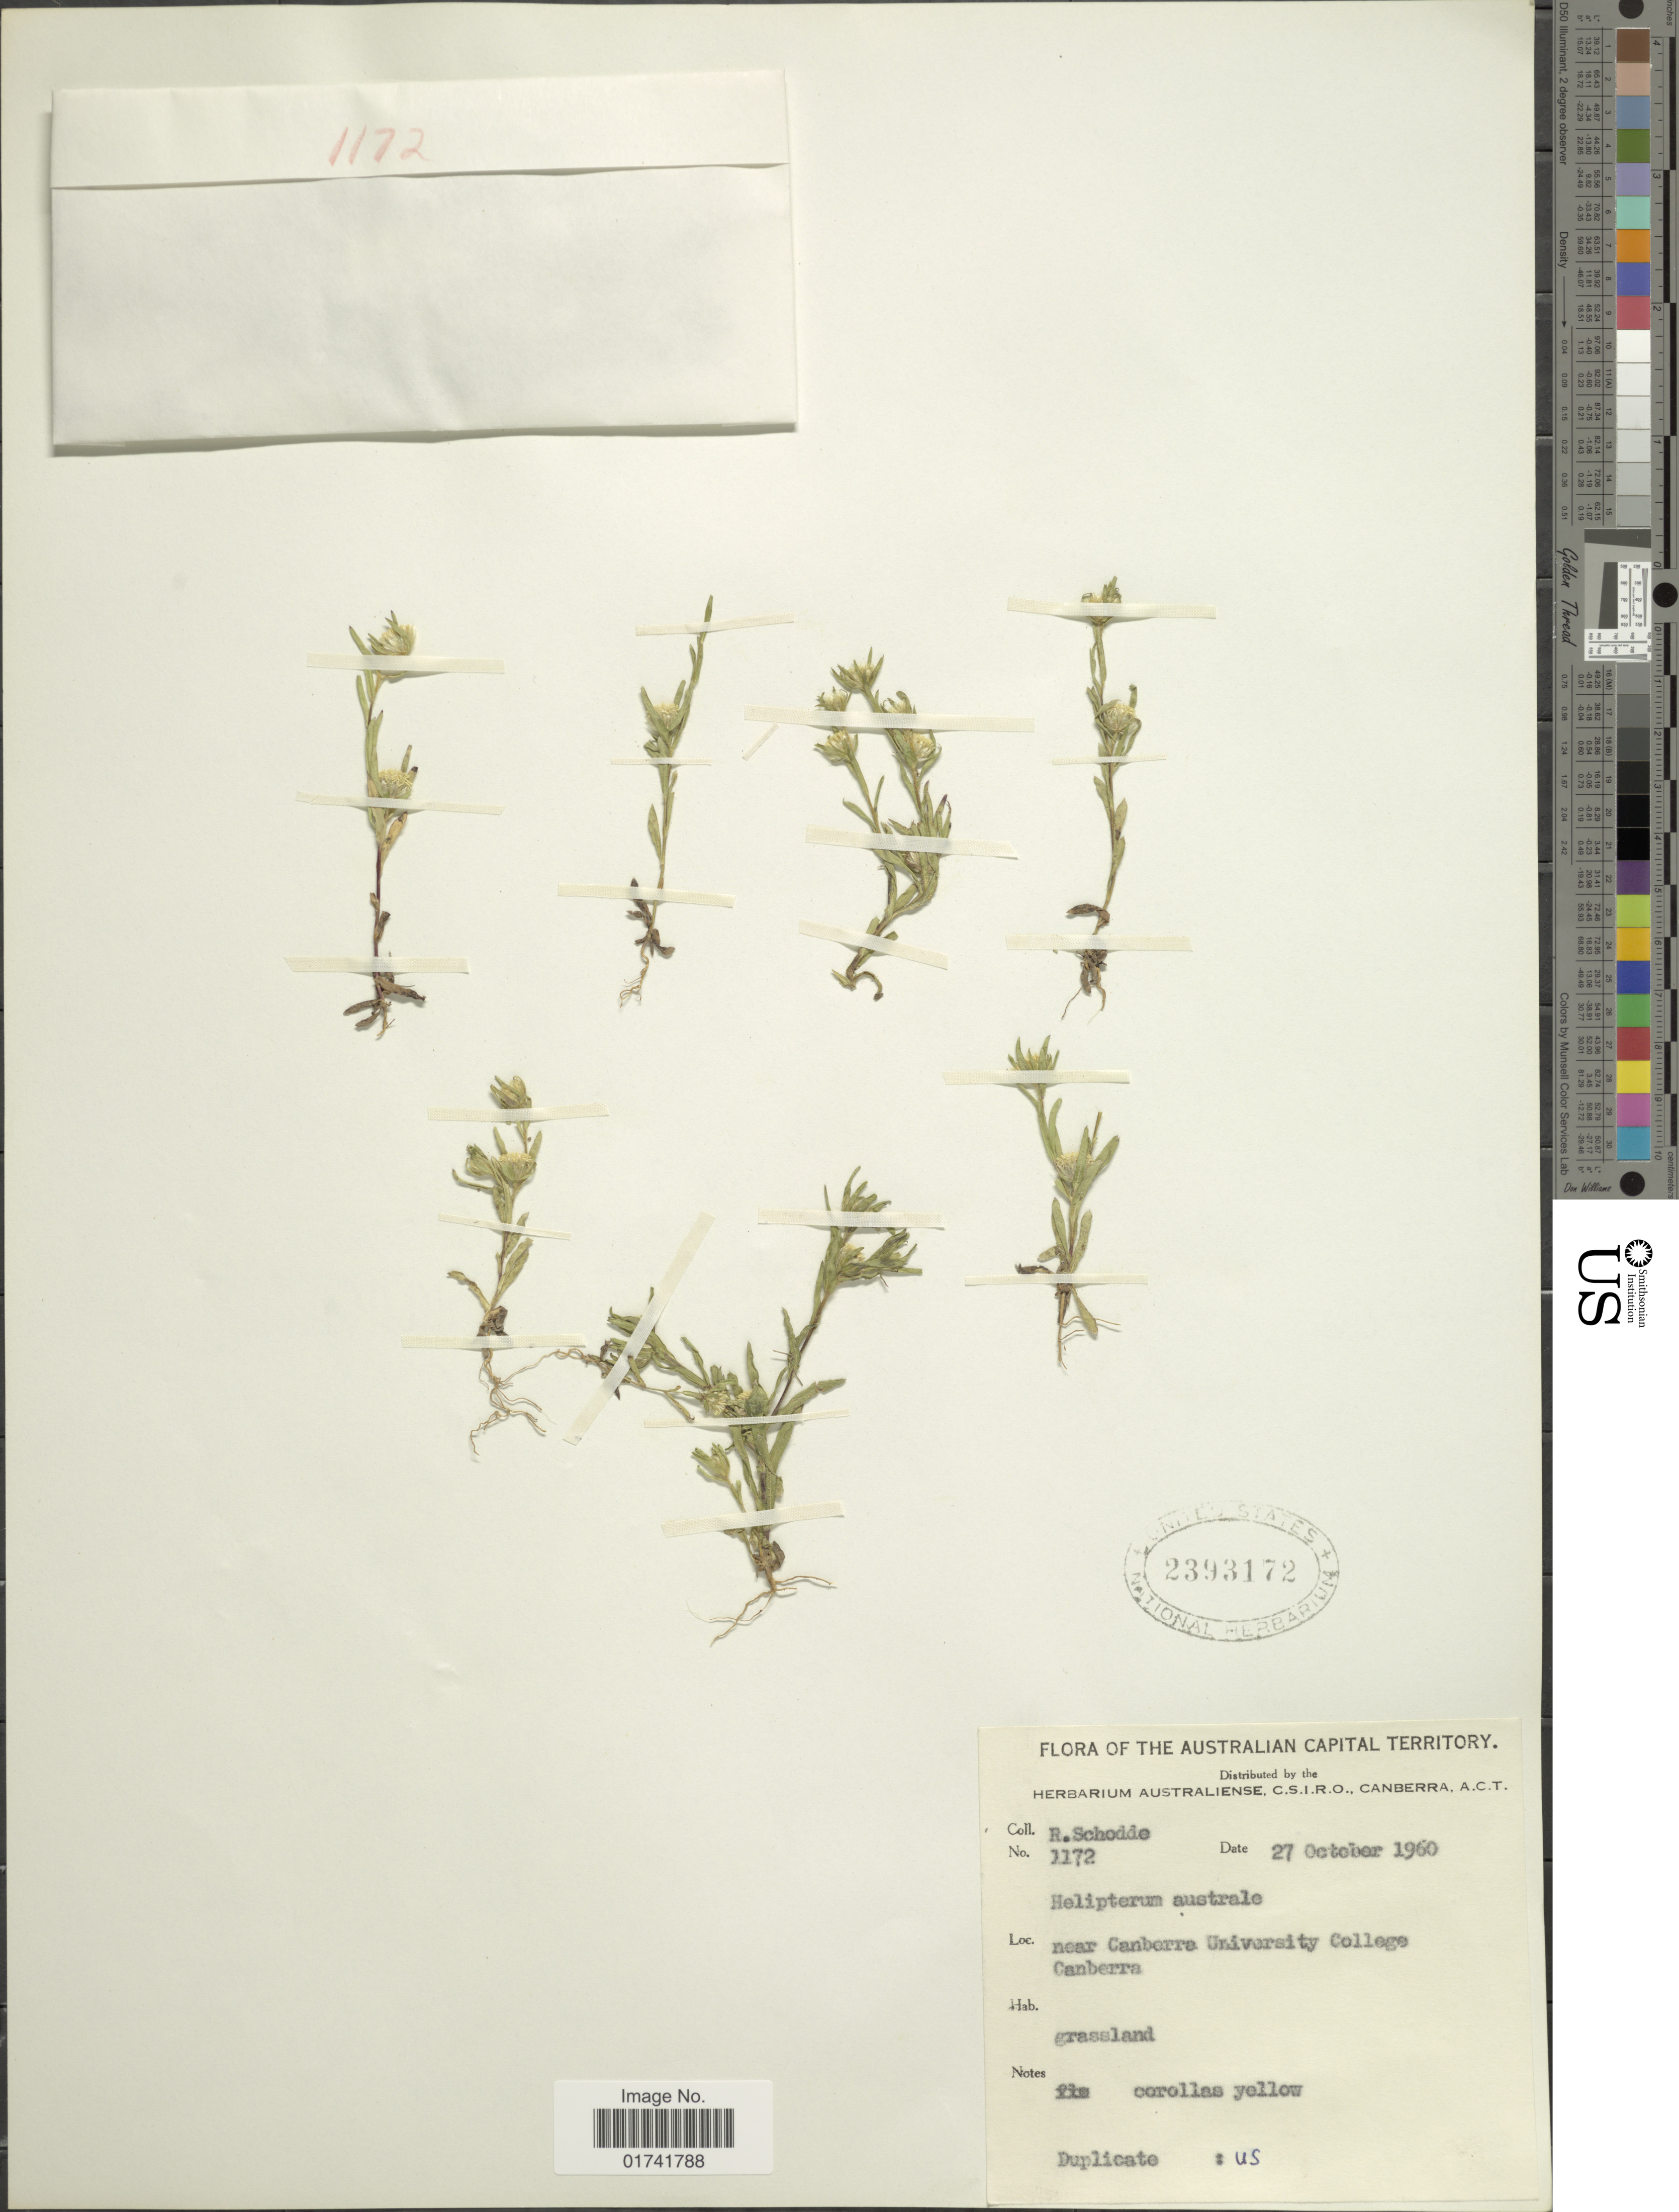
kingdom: Plantae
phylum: Tracheophyta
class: Magnoliopsida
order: Asterales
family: Asteraceae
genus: Triptilodiscus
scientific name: Triptilodiscus pygmaeus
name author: Turcz.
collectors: R. Schodde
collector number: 1172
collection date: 1960-10-27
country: Australia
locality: Australian Capital Territory, near Canberra University College Canberra.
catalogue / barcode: US 2393172